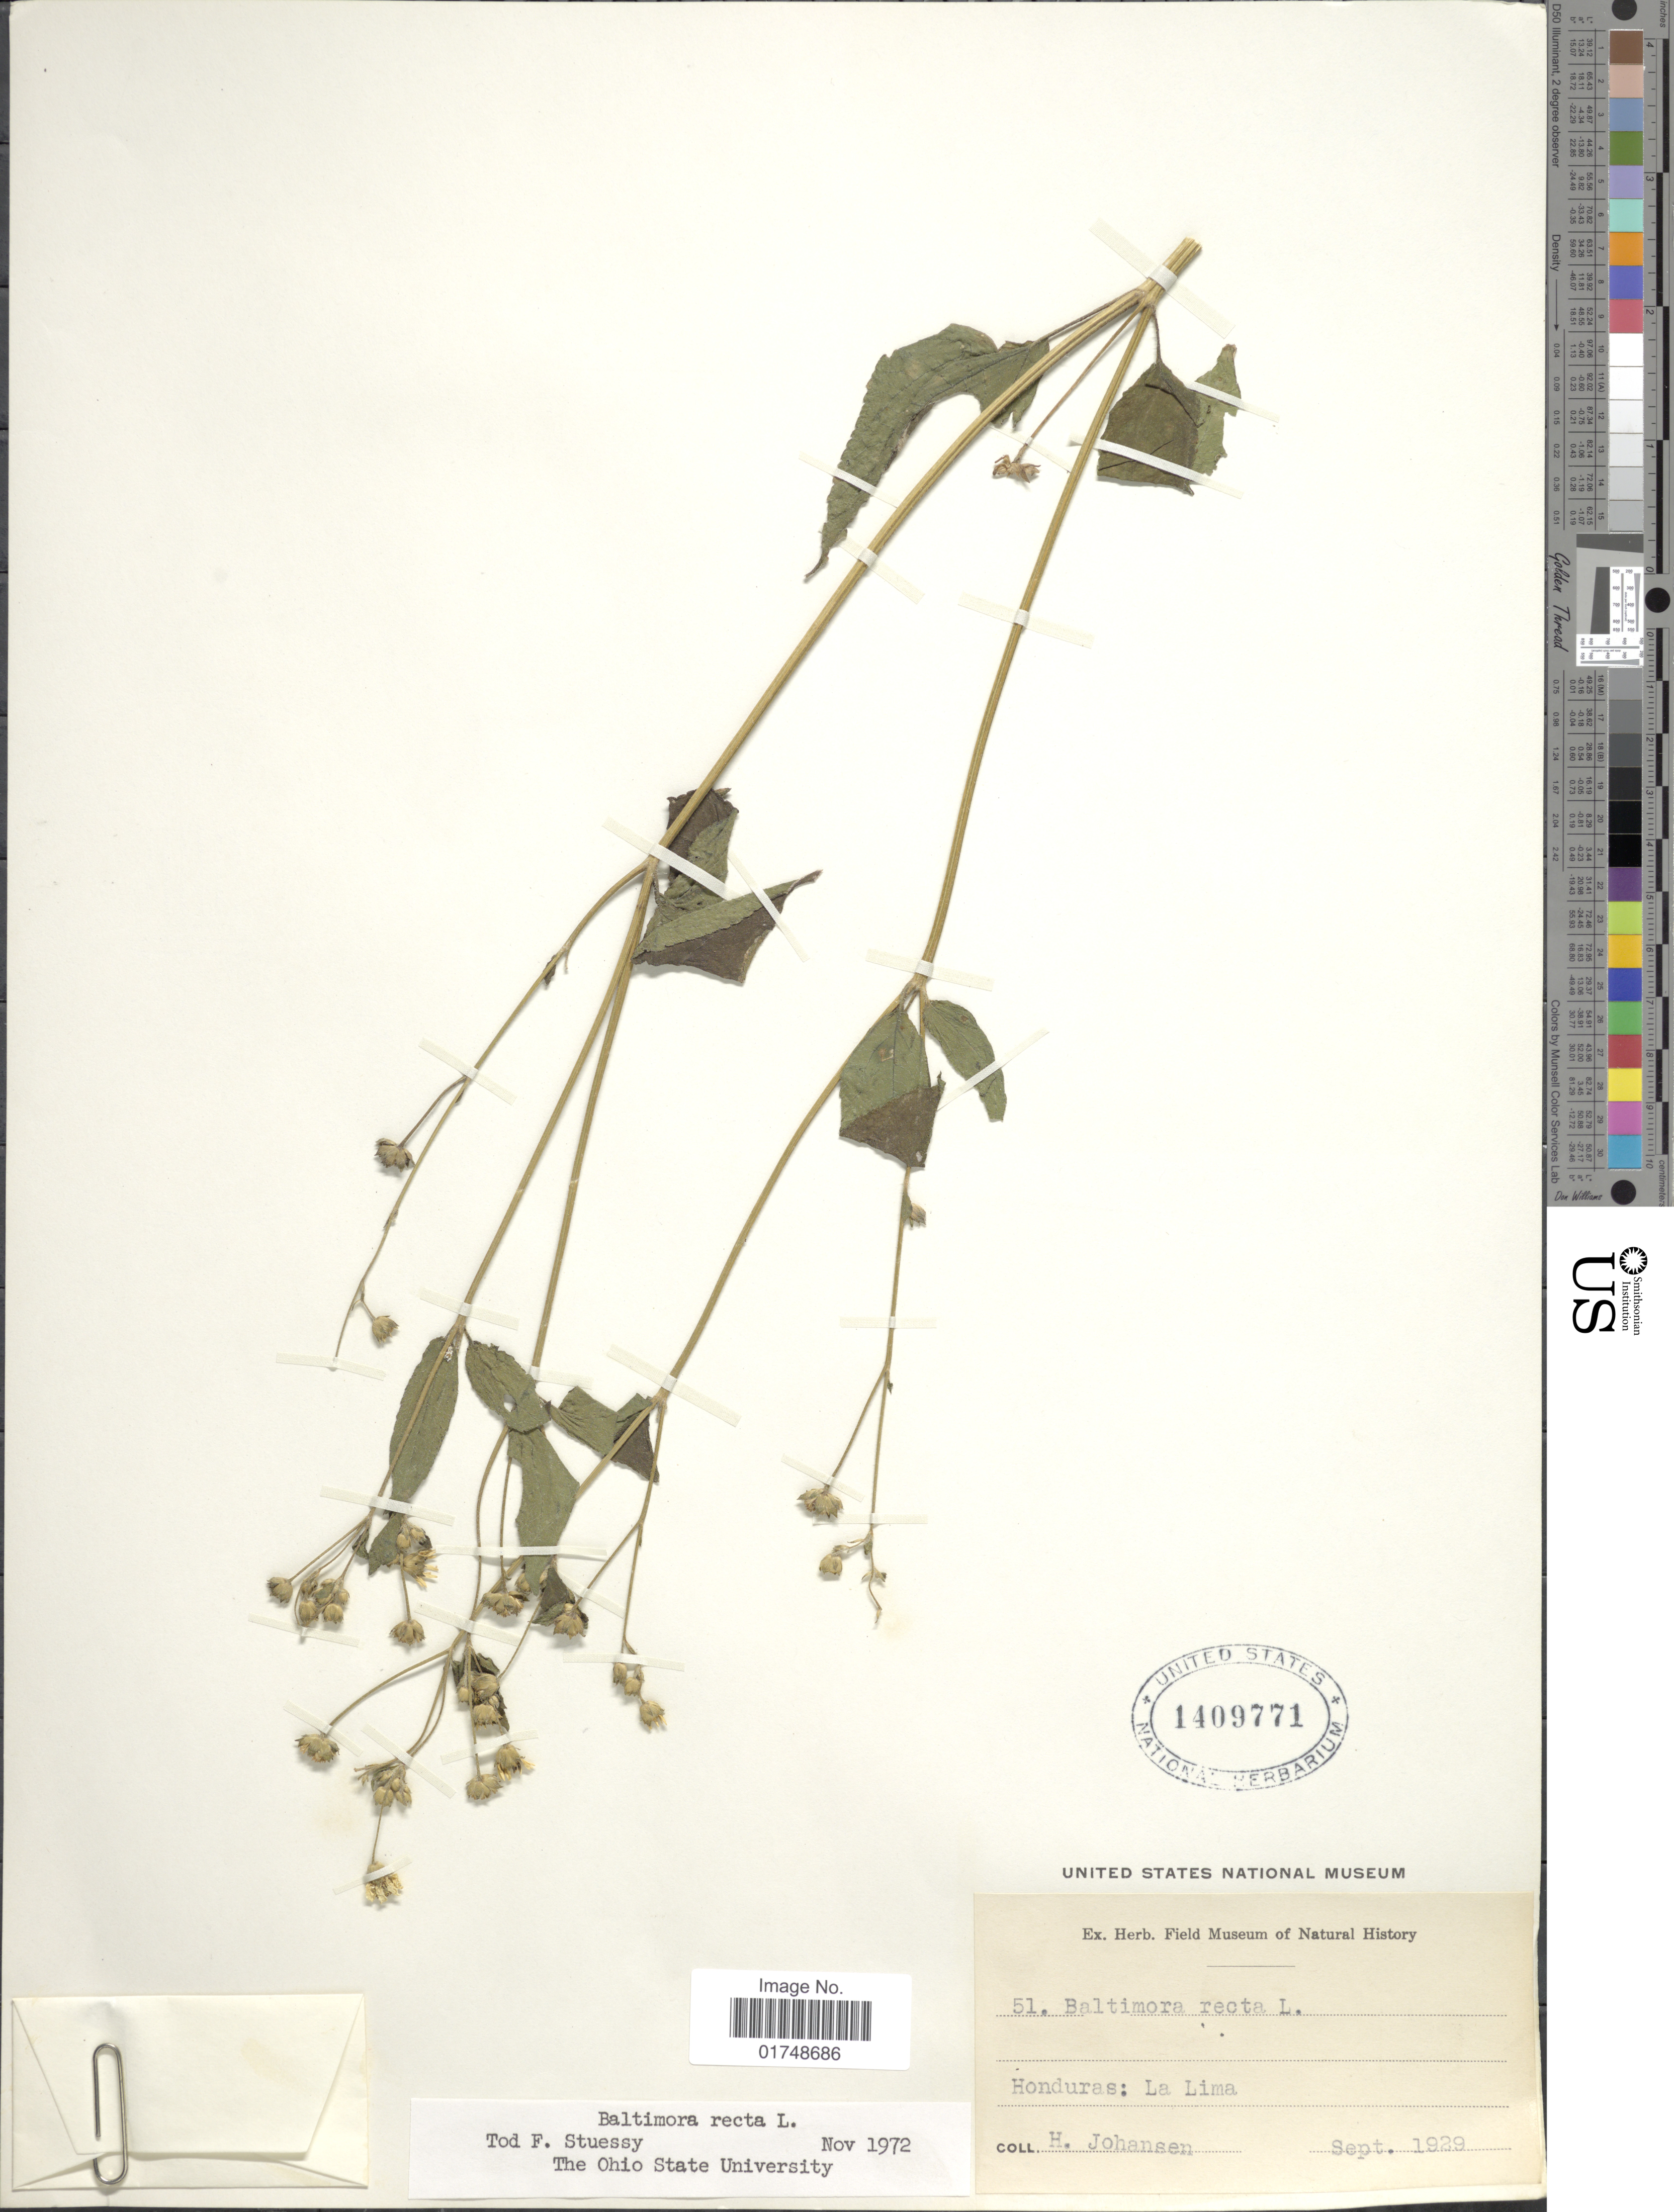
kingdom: Plantae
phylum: Tracheophyta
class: Magnoliopsida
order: Asterales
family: Asteraceae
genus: Baltimora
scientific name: Baltimora recta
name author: L.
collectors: H. Johansen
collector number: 51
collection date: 1929-09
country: Honduras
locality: La Lima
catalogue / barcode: US 1409771